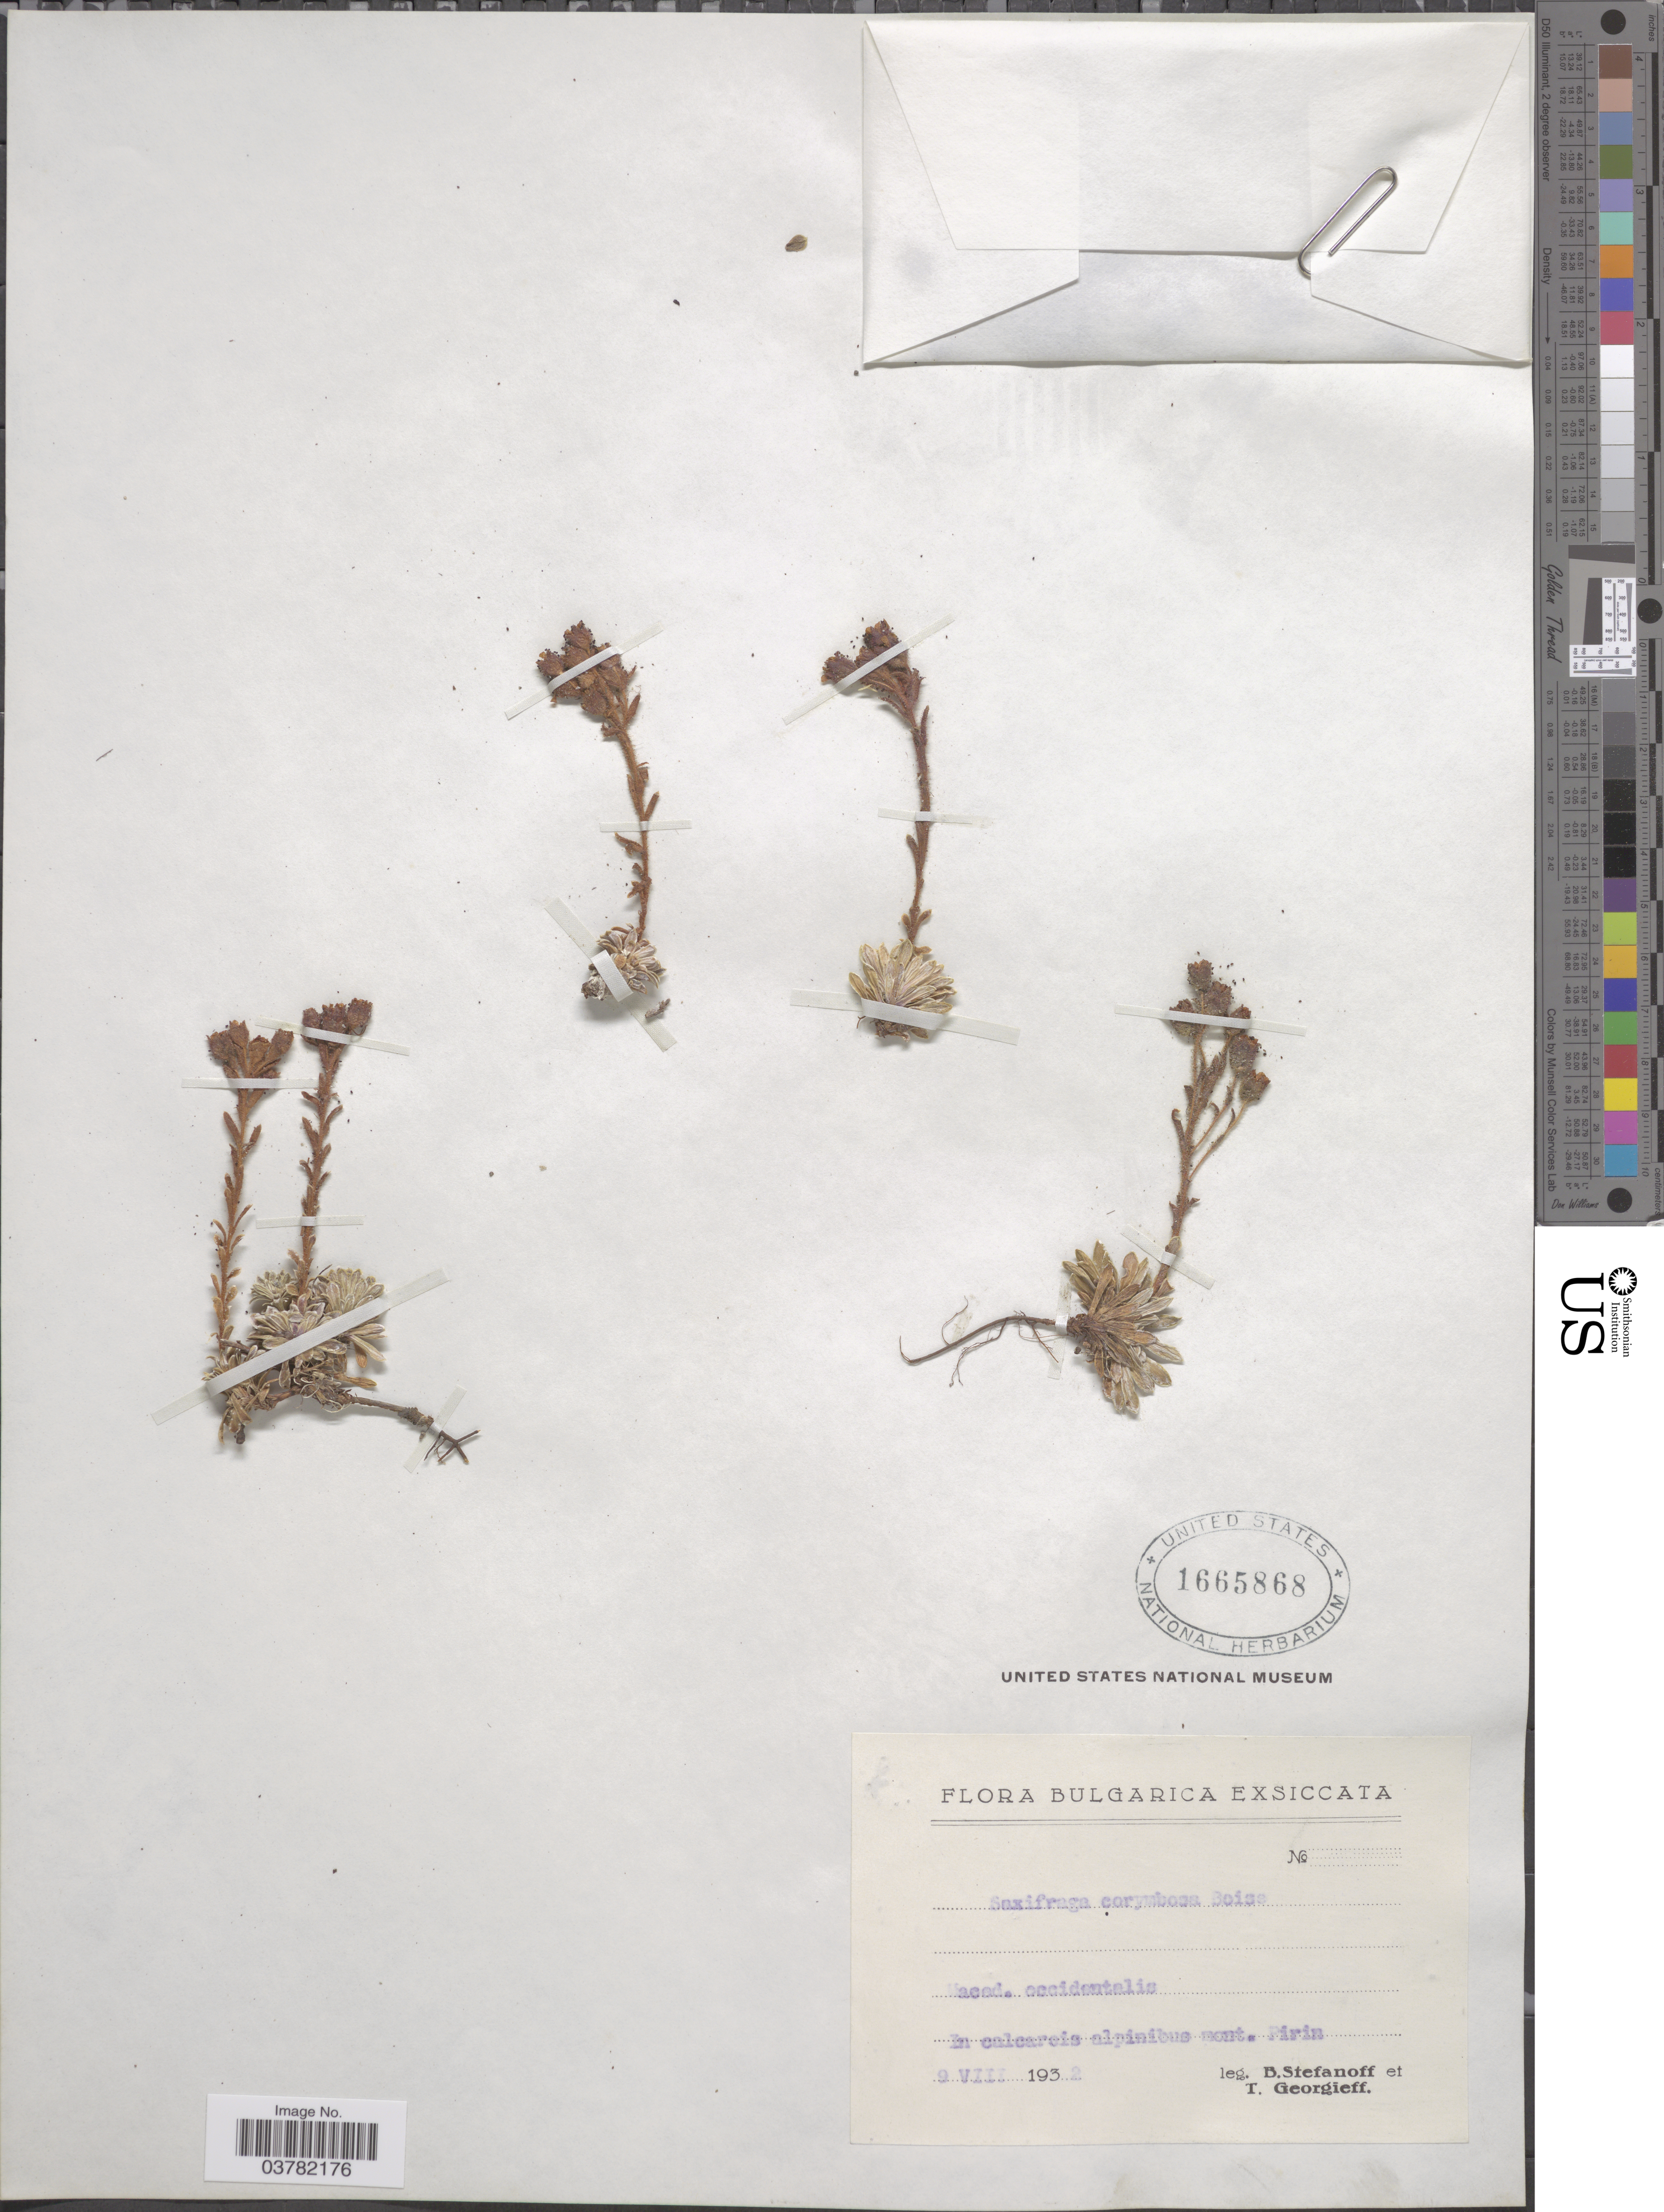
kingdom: Plantae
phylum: Tracheophyta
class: Magnoliopsida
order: Saxifragales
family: Saxifragaceae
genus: Saxifraga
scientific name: Saxifraga corymbosa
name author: Luce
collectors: B. Stefanoff & T. Georgieff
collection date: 1932-08-09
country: Bulgaria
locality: Bulgarica. Maced. occidentalis. In calcareis alpinibus mont. Pirin.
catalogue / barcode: US 1665868